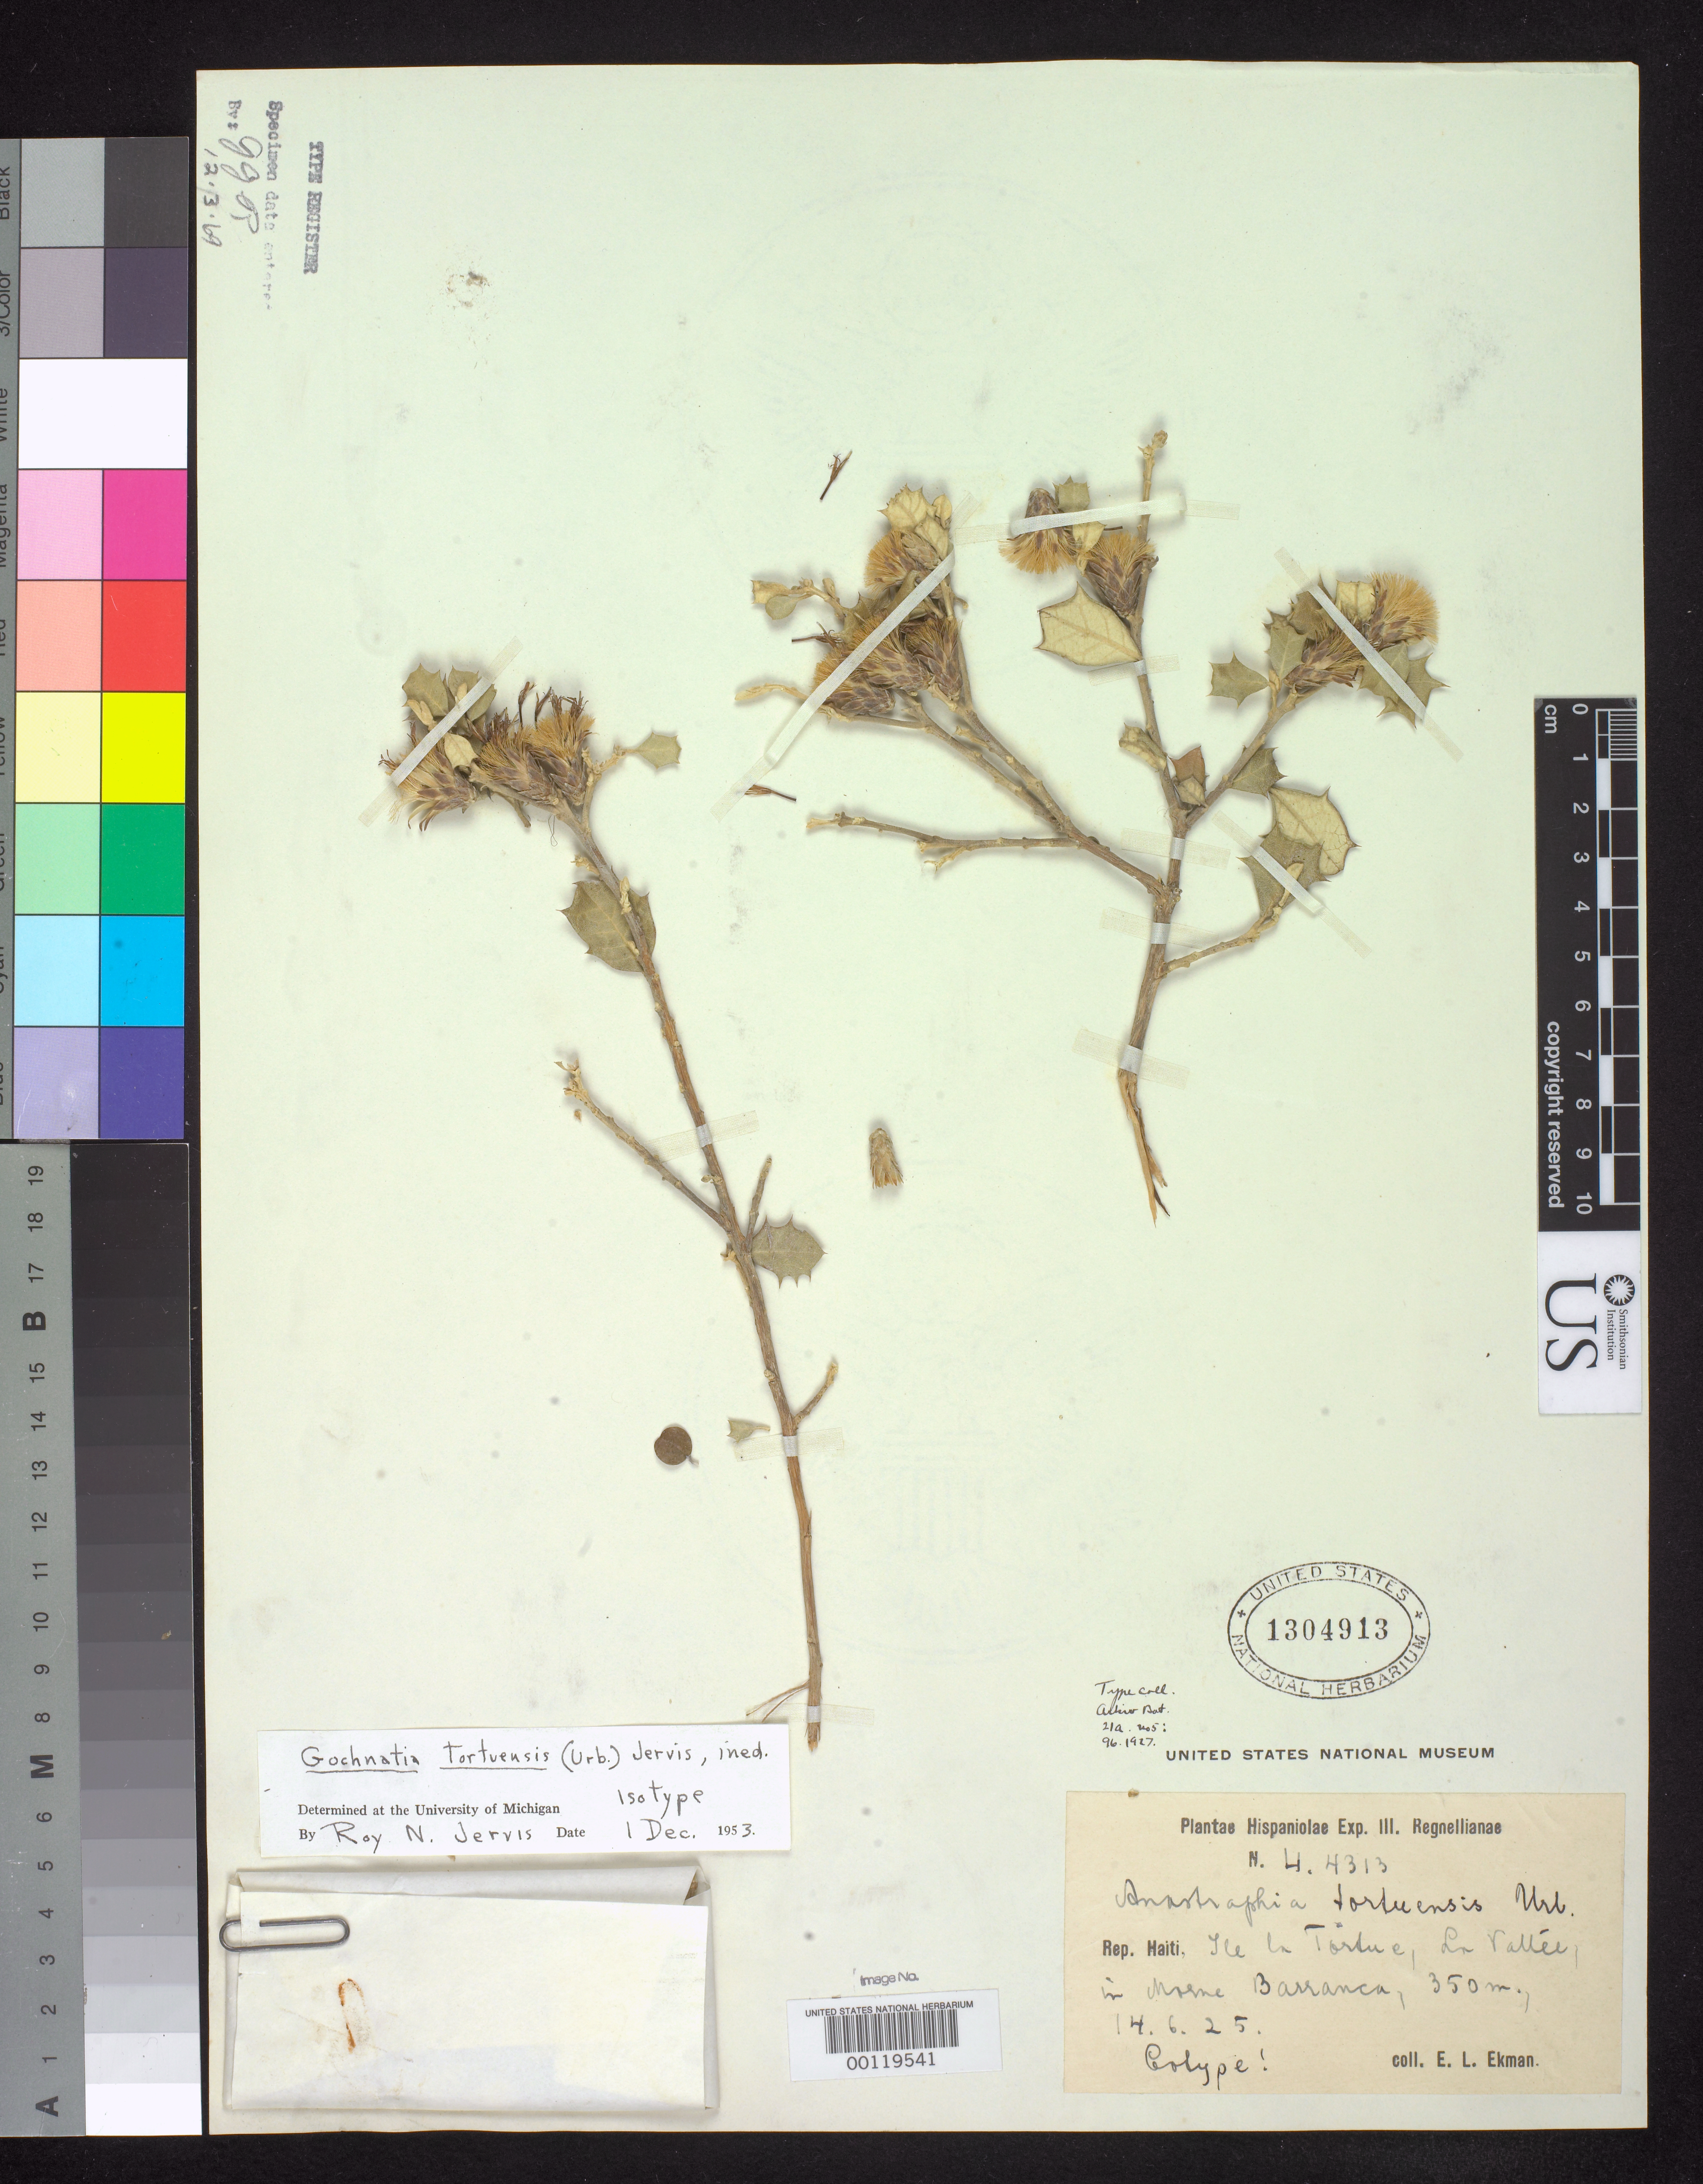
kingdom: Plantae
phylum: Tracheophyta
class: Magnoliopsida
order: Asterales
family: Asteraceae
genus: Anastraphia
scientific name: Anastraphia tortuensis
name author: Urb.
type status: Isotype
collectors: E. L. Ekman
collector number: H 4313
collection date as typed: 14 Jun 1925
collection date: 1925-06-14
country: Haiti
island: Tortue Island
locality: La Vallee, Morne Barranca.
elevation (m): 350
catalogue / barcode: US 1304913